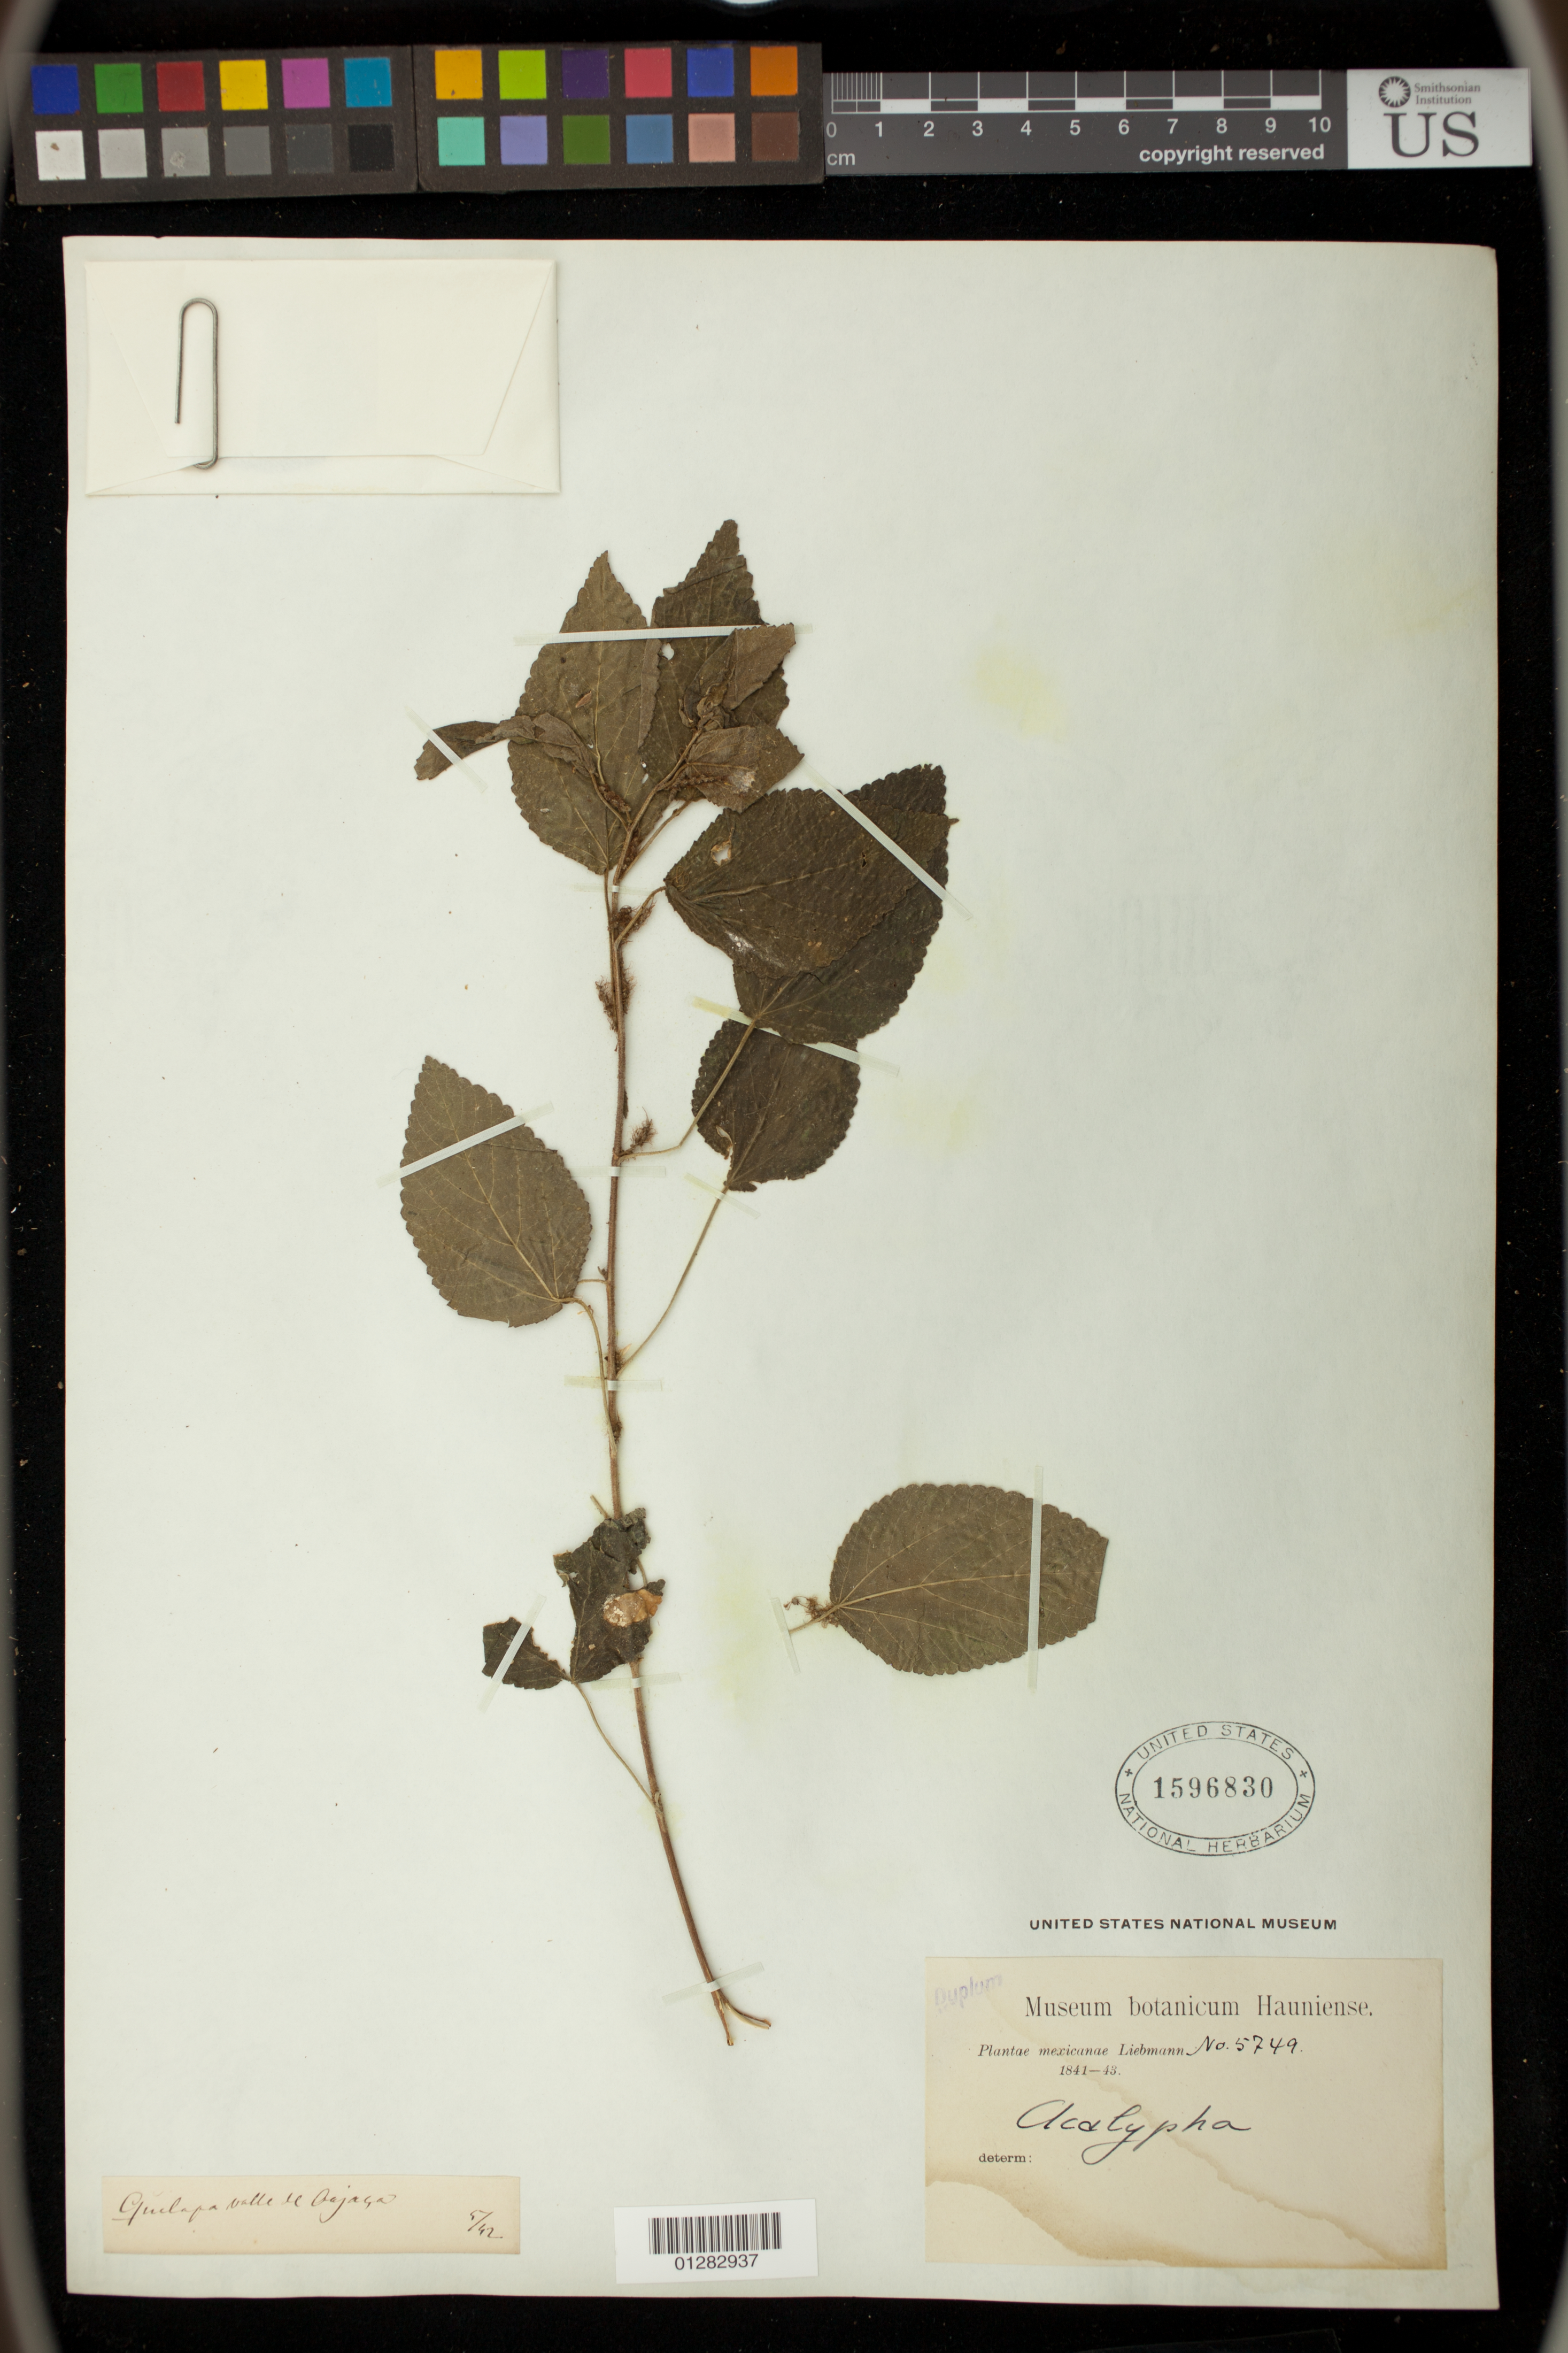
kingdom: Plantae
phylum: Tracheophyta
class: Magnoliopsida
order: Malpighiales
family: Euphorbiaceae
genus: Acalypha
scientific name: Acalypha sp.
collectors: Liebmann, --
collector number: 5749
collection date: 1842-05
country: Mexico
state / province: Oaxaca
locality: Guilapa valle de Oajaga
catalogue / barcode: US 1596830